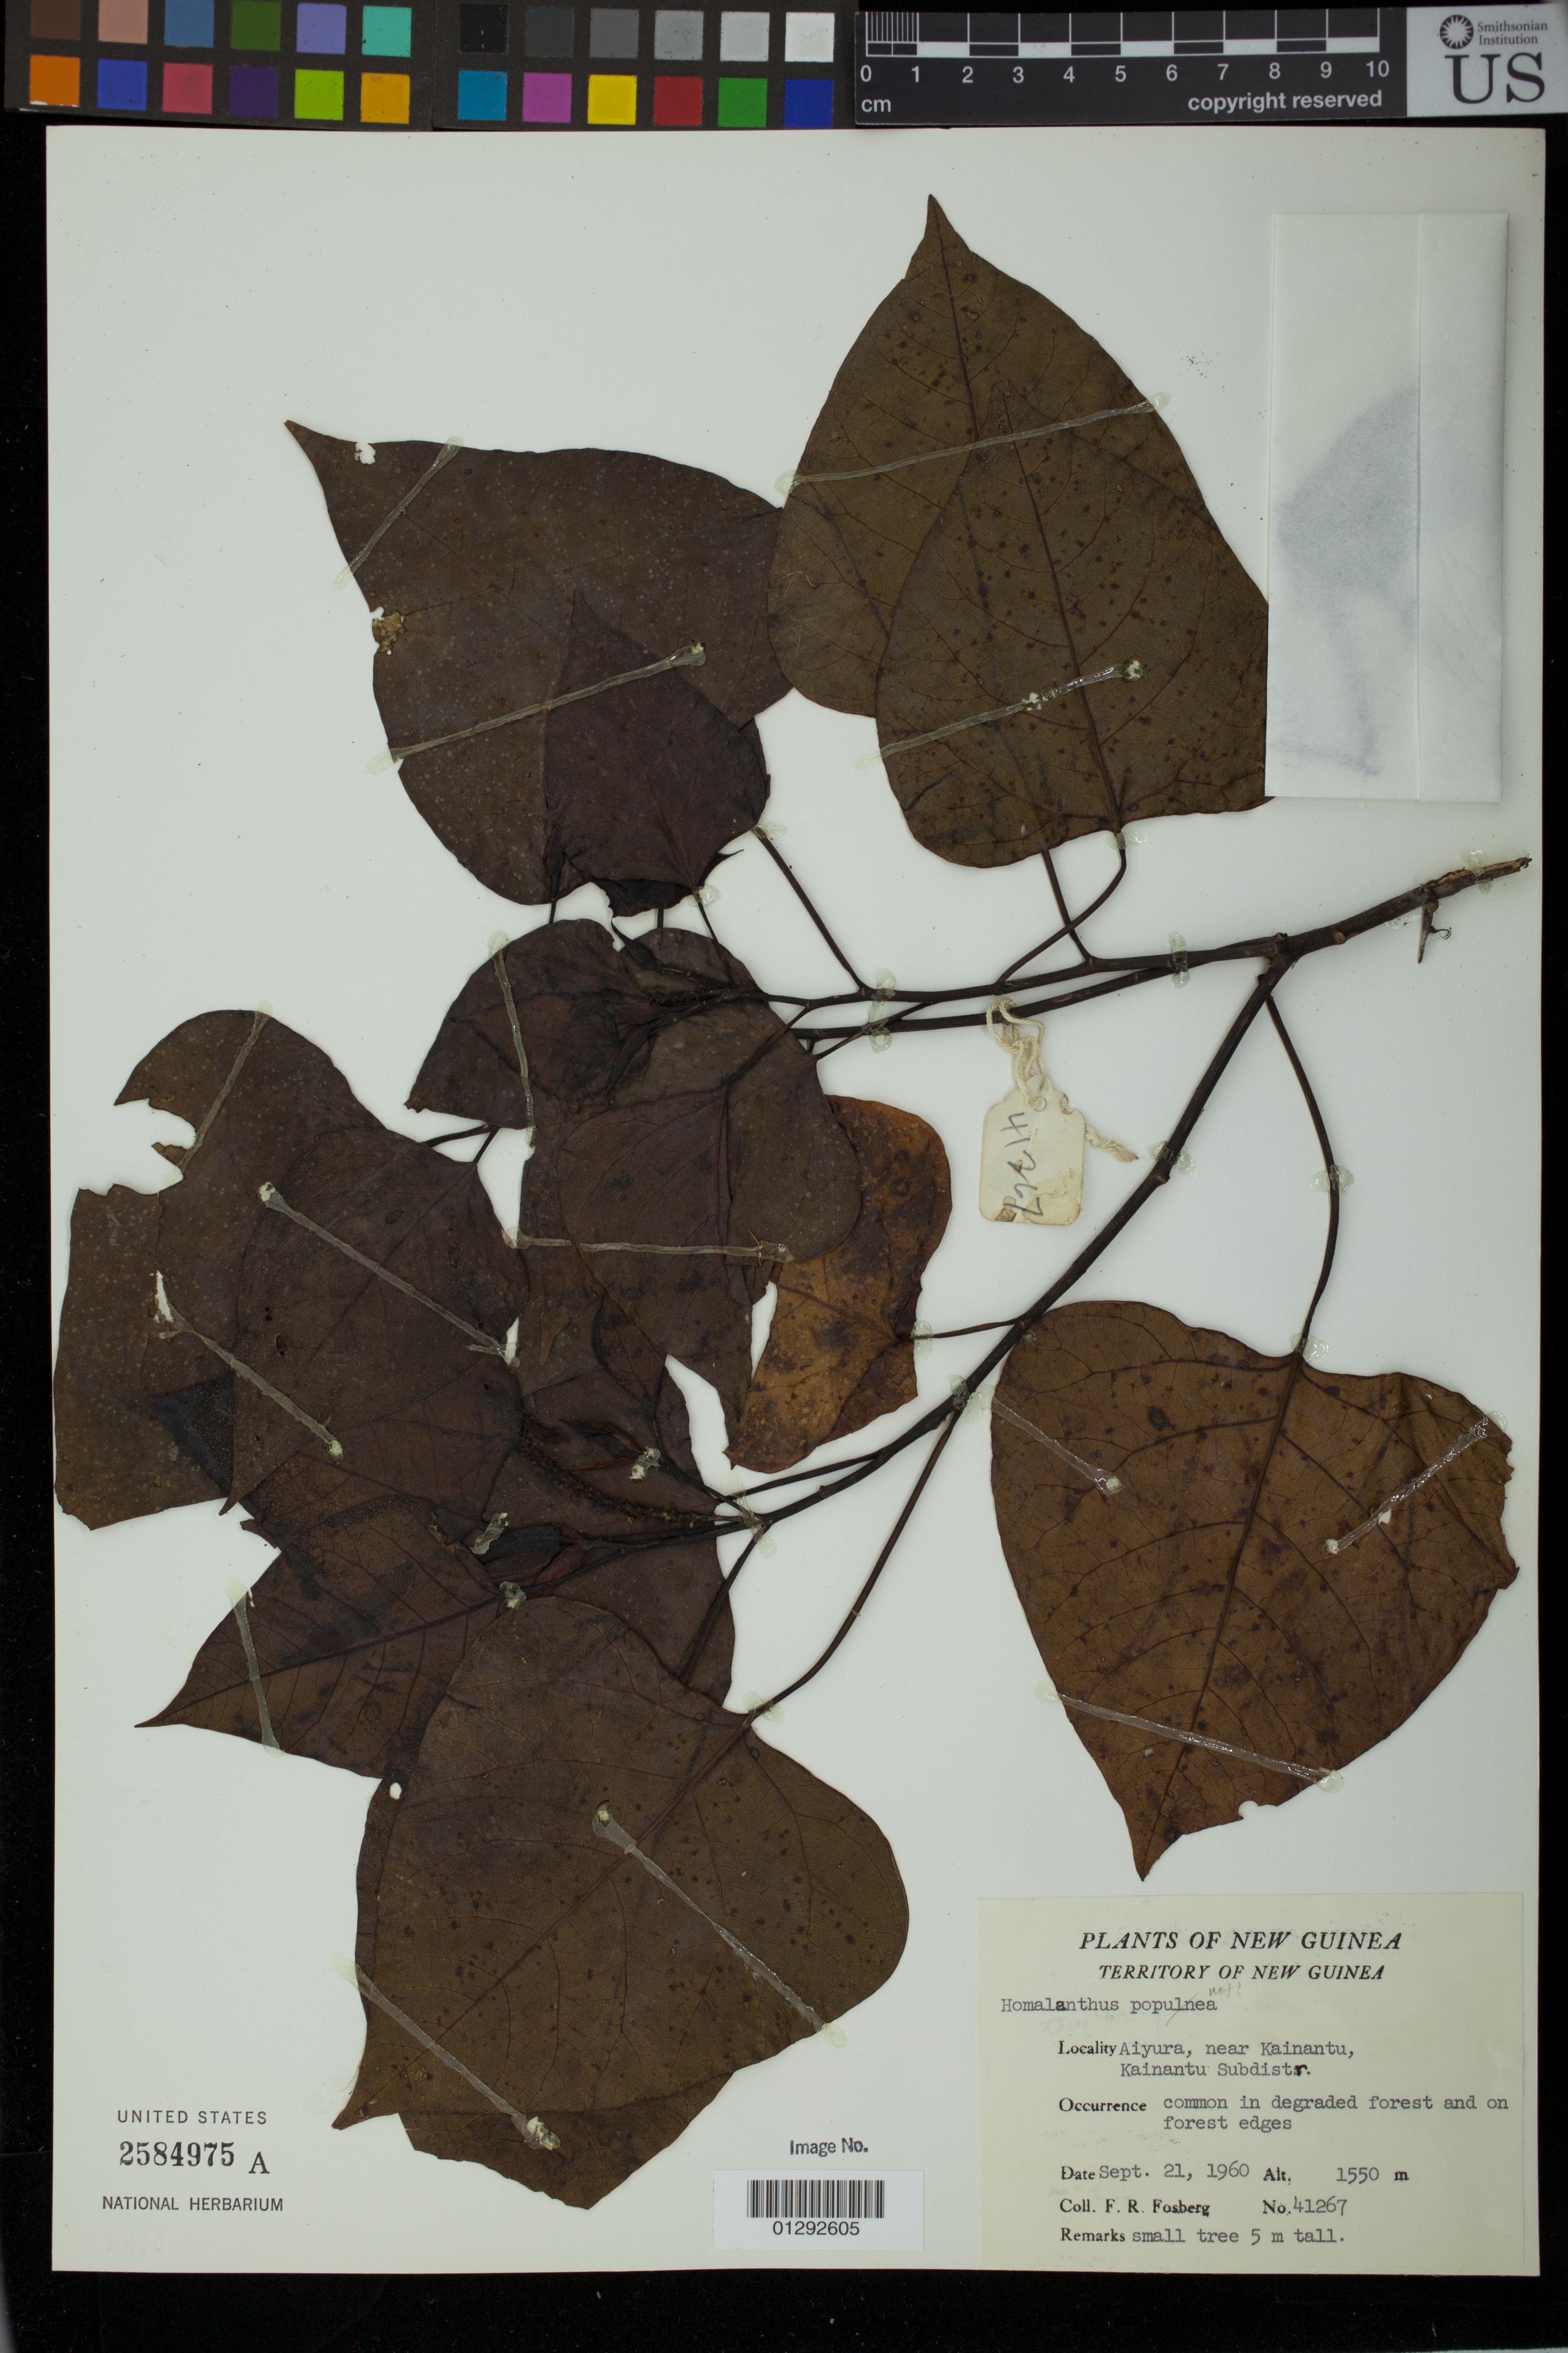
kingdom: Plantae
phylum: Tracheophyta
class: Magnoliopsida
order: Malpighiales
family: Euphorbiaceae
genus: Homalanthus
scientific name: Homalanthus sp.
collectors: F. R. Fosberg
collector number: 41267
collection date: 1960-09-21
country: Papua New Guinea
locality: Aiyura, near Kainantu, Kainantu Subdist.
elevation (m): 1550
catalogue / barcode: US 2584975A